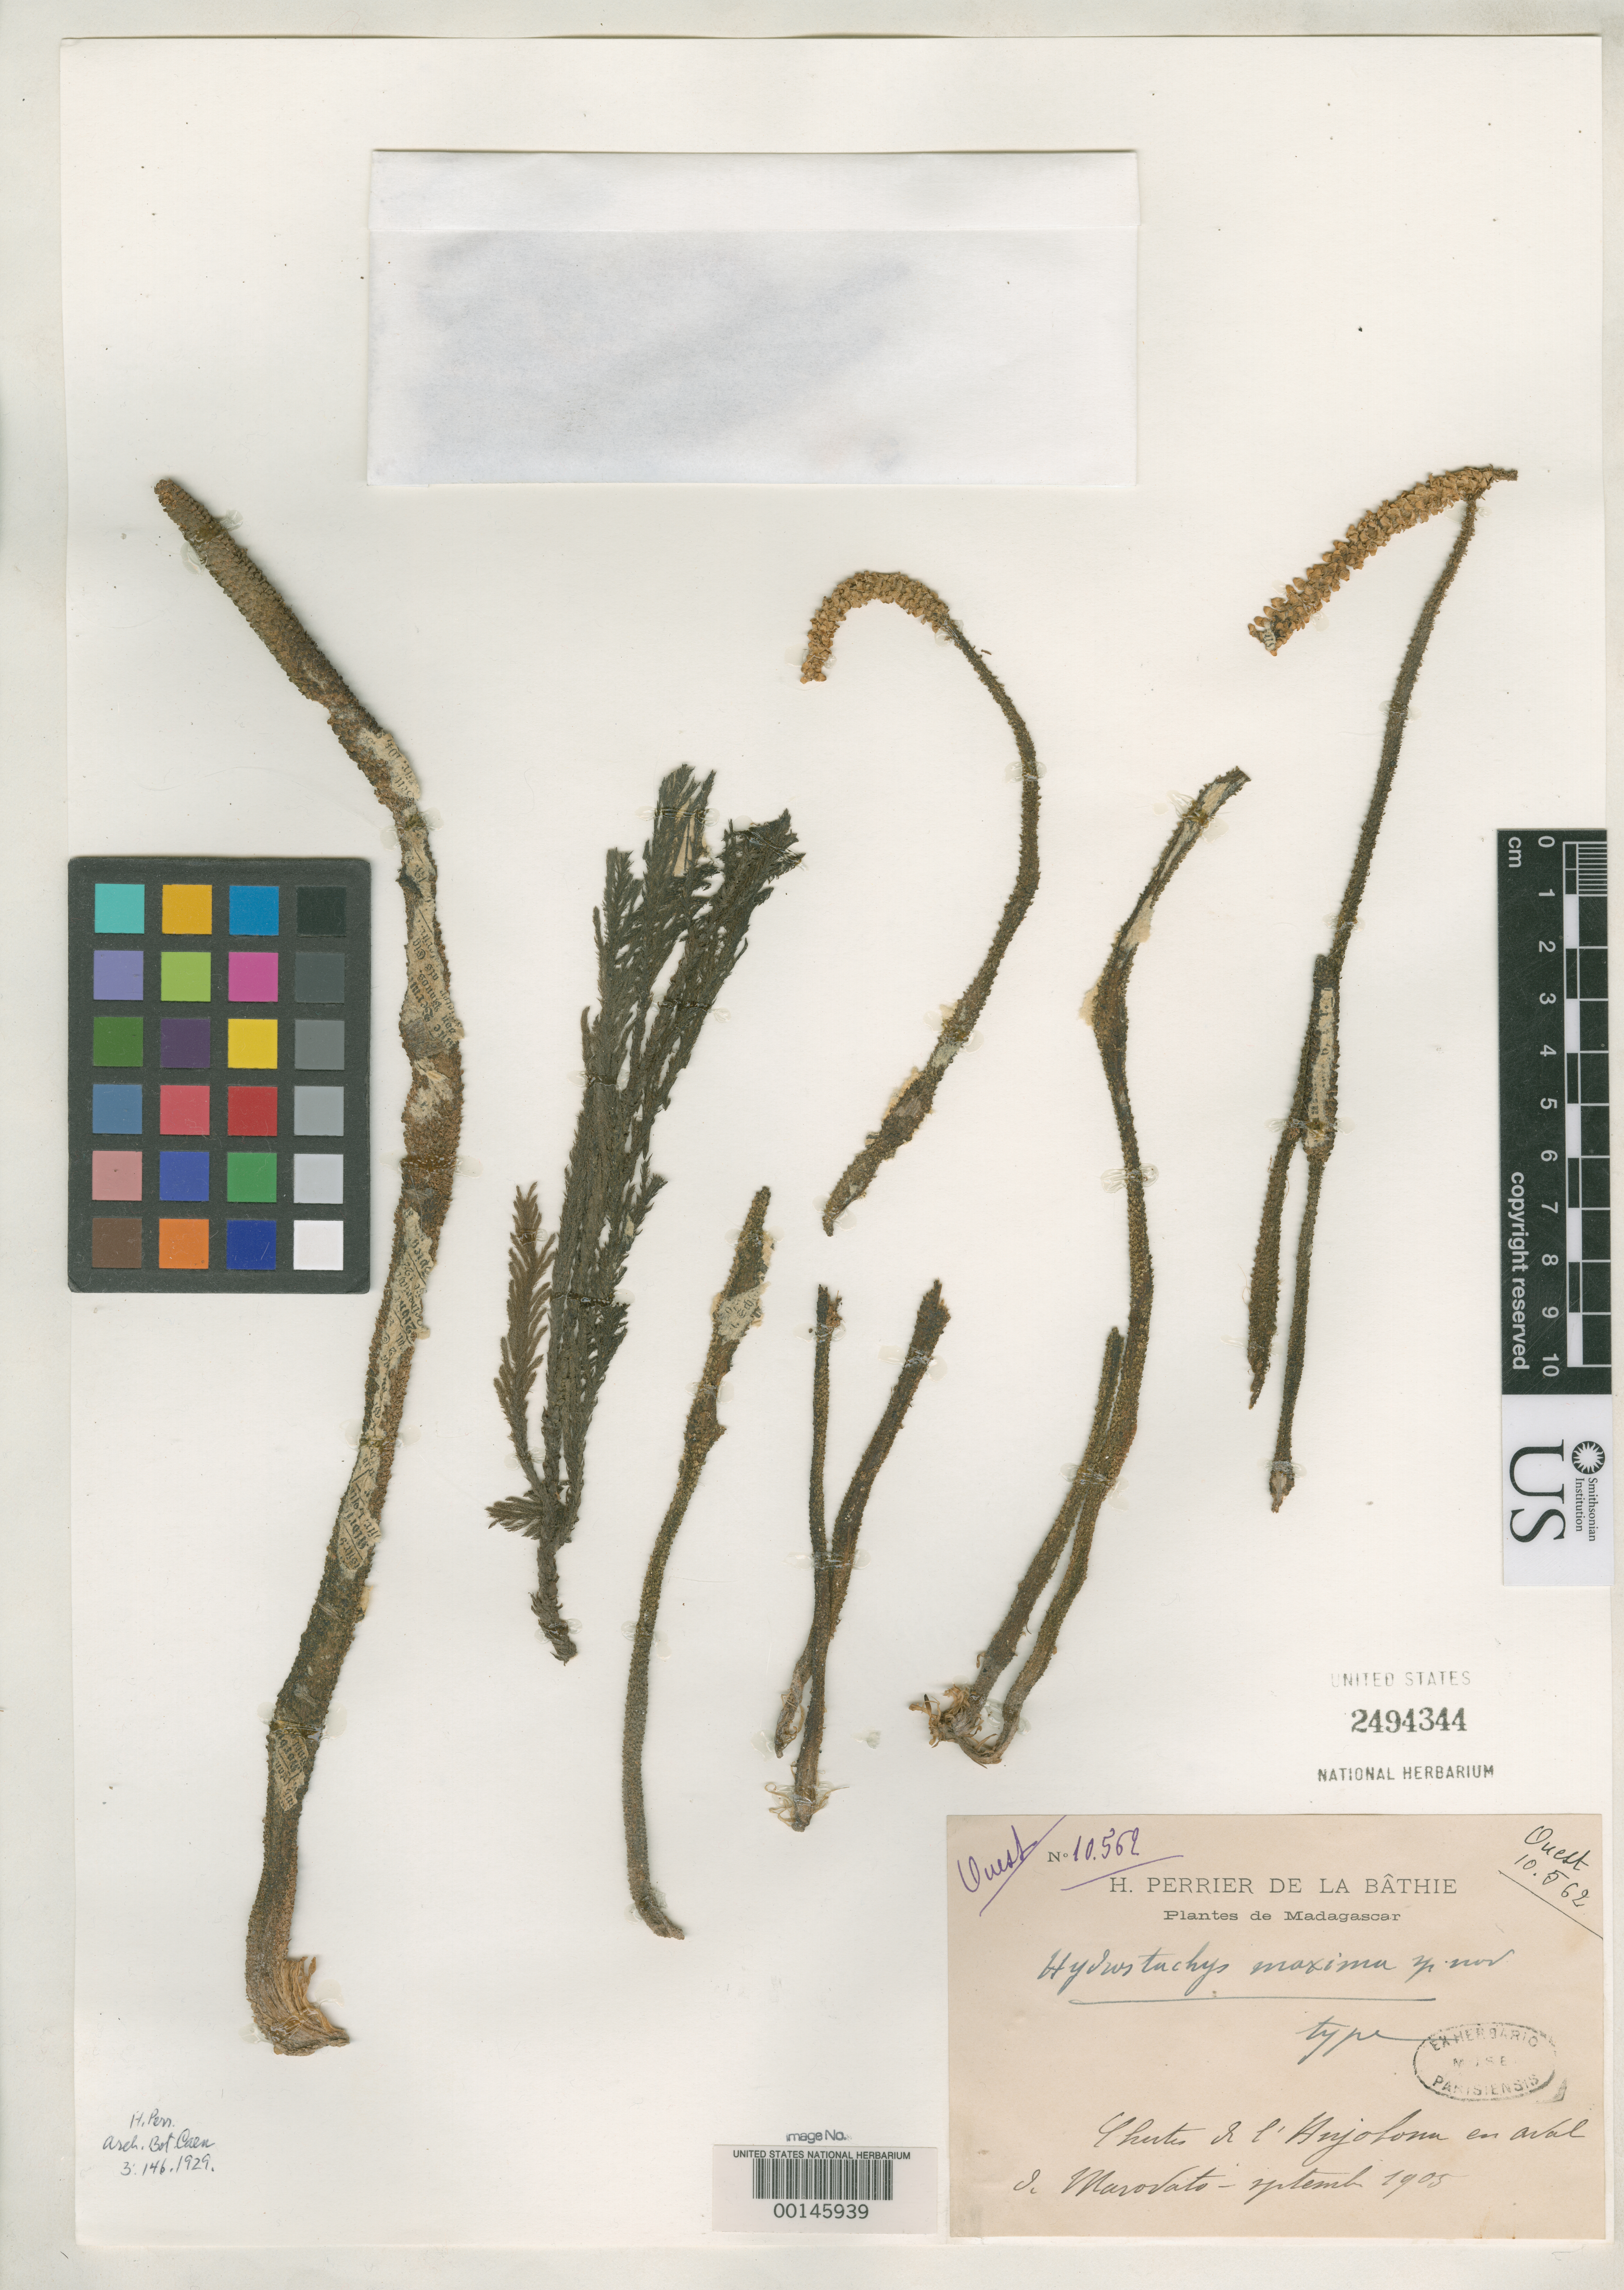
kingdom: Plantae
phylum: Tracheophyta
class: Magnoliopsida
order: Cornales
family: Hydrostachyaceae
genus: Hydrostachys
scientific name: Hydrostachys maxima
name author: H. Perrier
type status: Isotype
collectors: H. Perrier de la Bâthie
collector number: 10562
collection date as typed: Sep 1905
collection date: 1905-09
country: Madagascar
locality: Anjobona River, downstream from Marovato (Boina).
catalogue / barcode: US 2494344